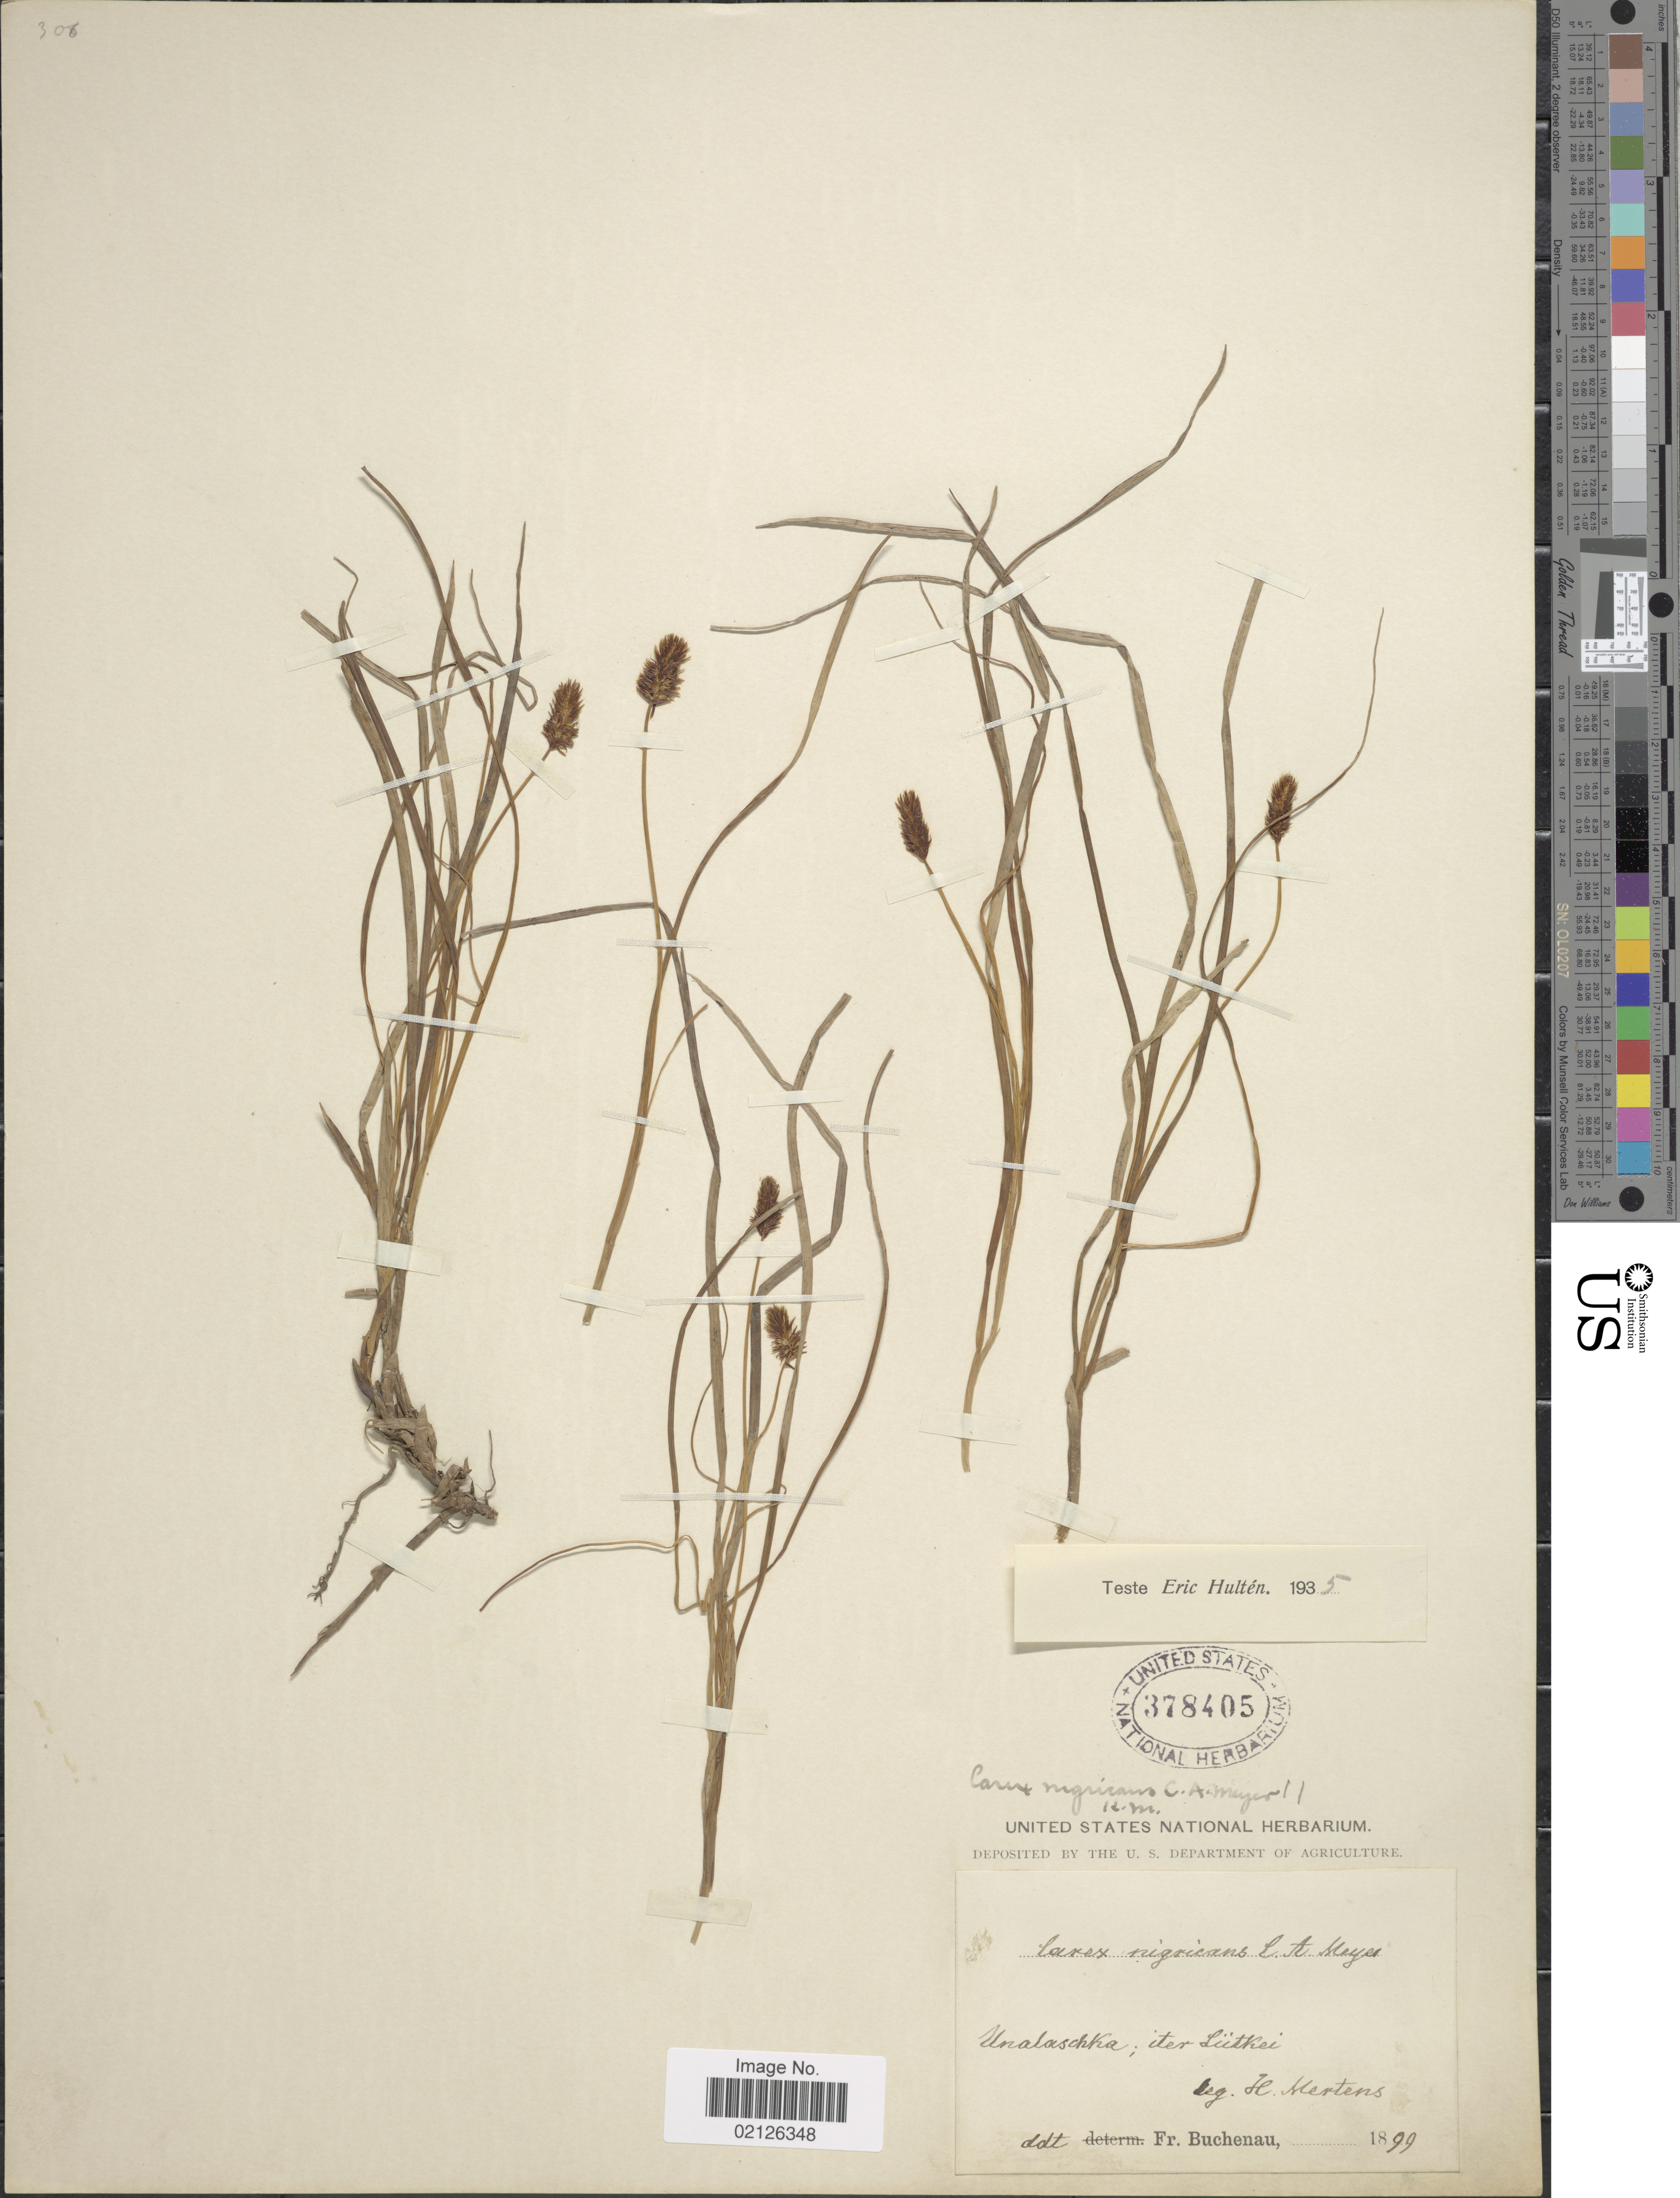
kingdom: Plantae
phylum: Tracheophyta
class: Liliopsida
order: Poales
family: Cyperaceae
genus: Carex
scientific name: Carex nigricans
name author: C.A. Mey.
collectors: H. Mertens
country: United States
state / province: Alaska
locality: Unalaschka; iter Lütkei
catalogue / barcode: US 378405